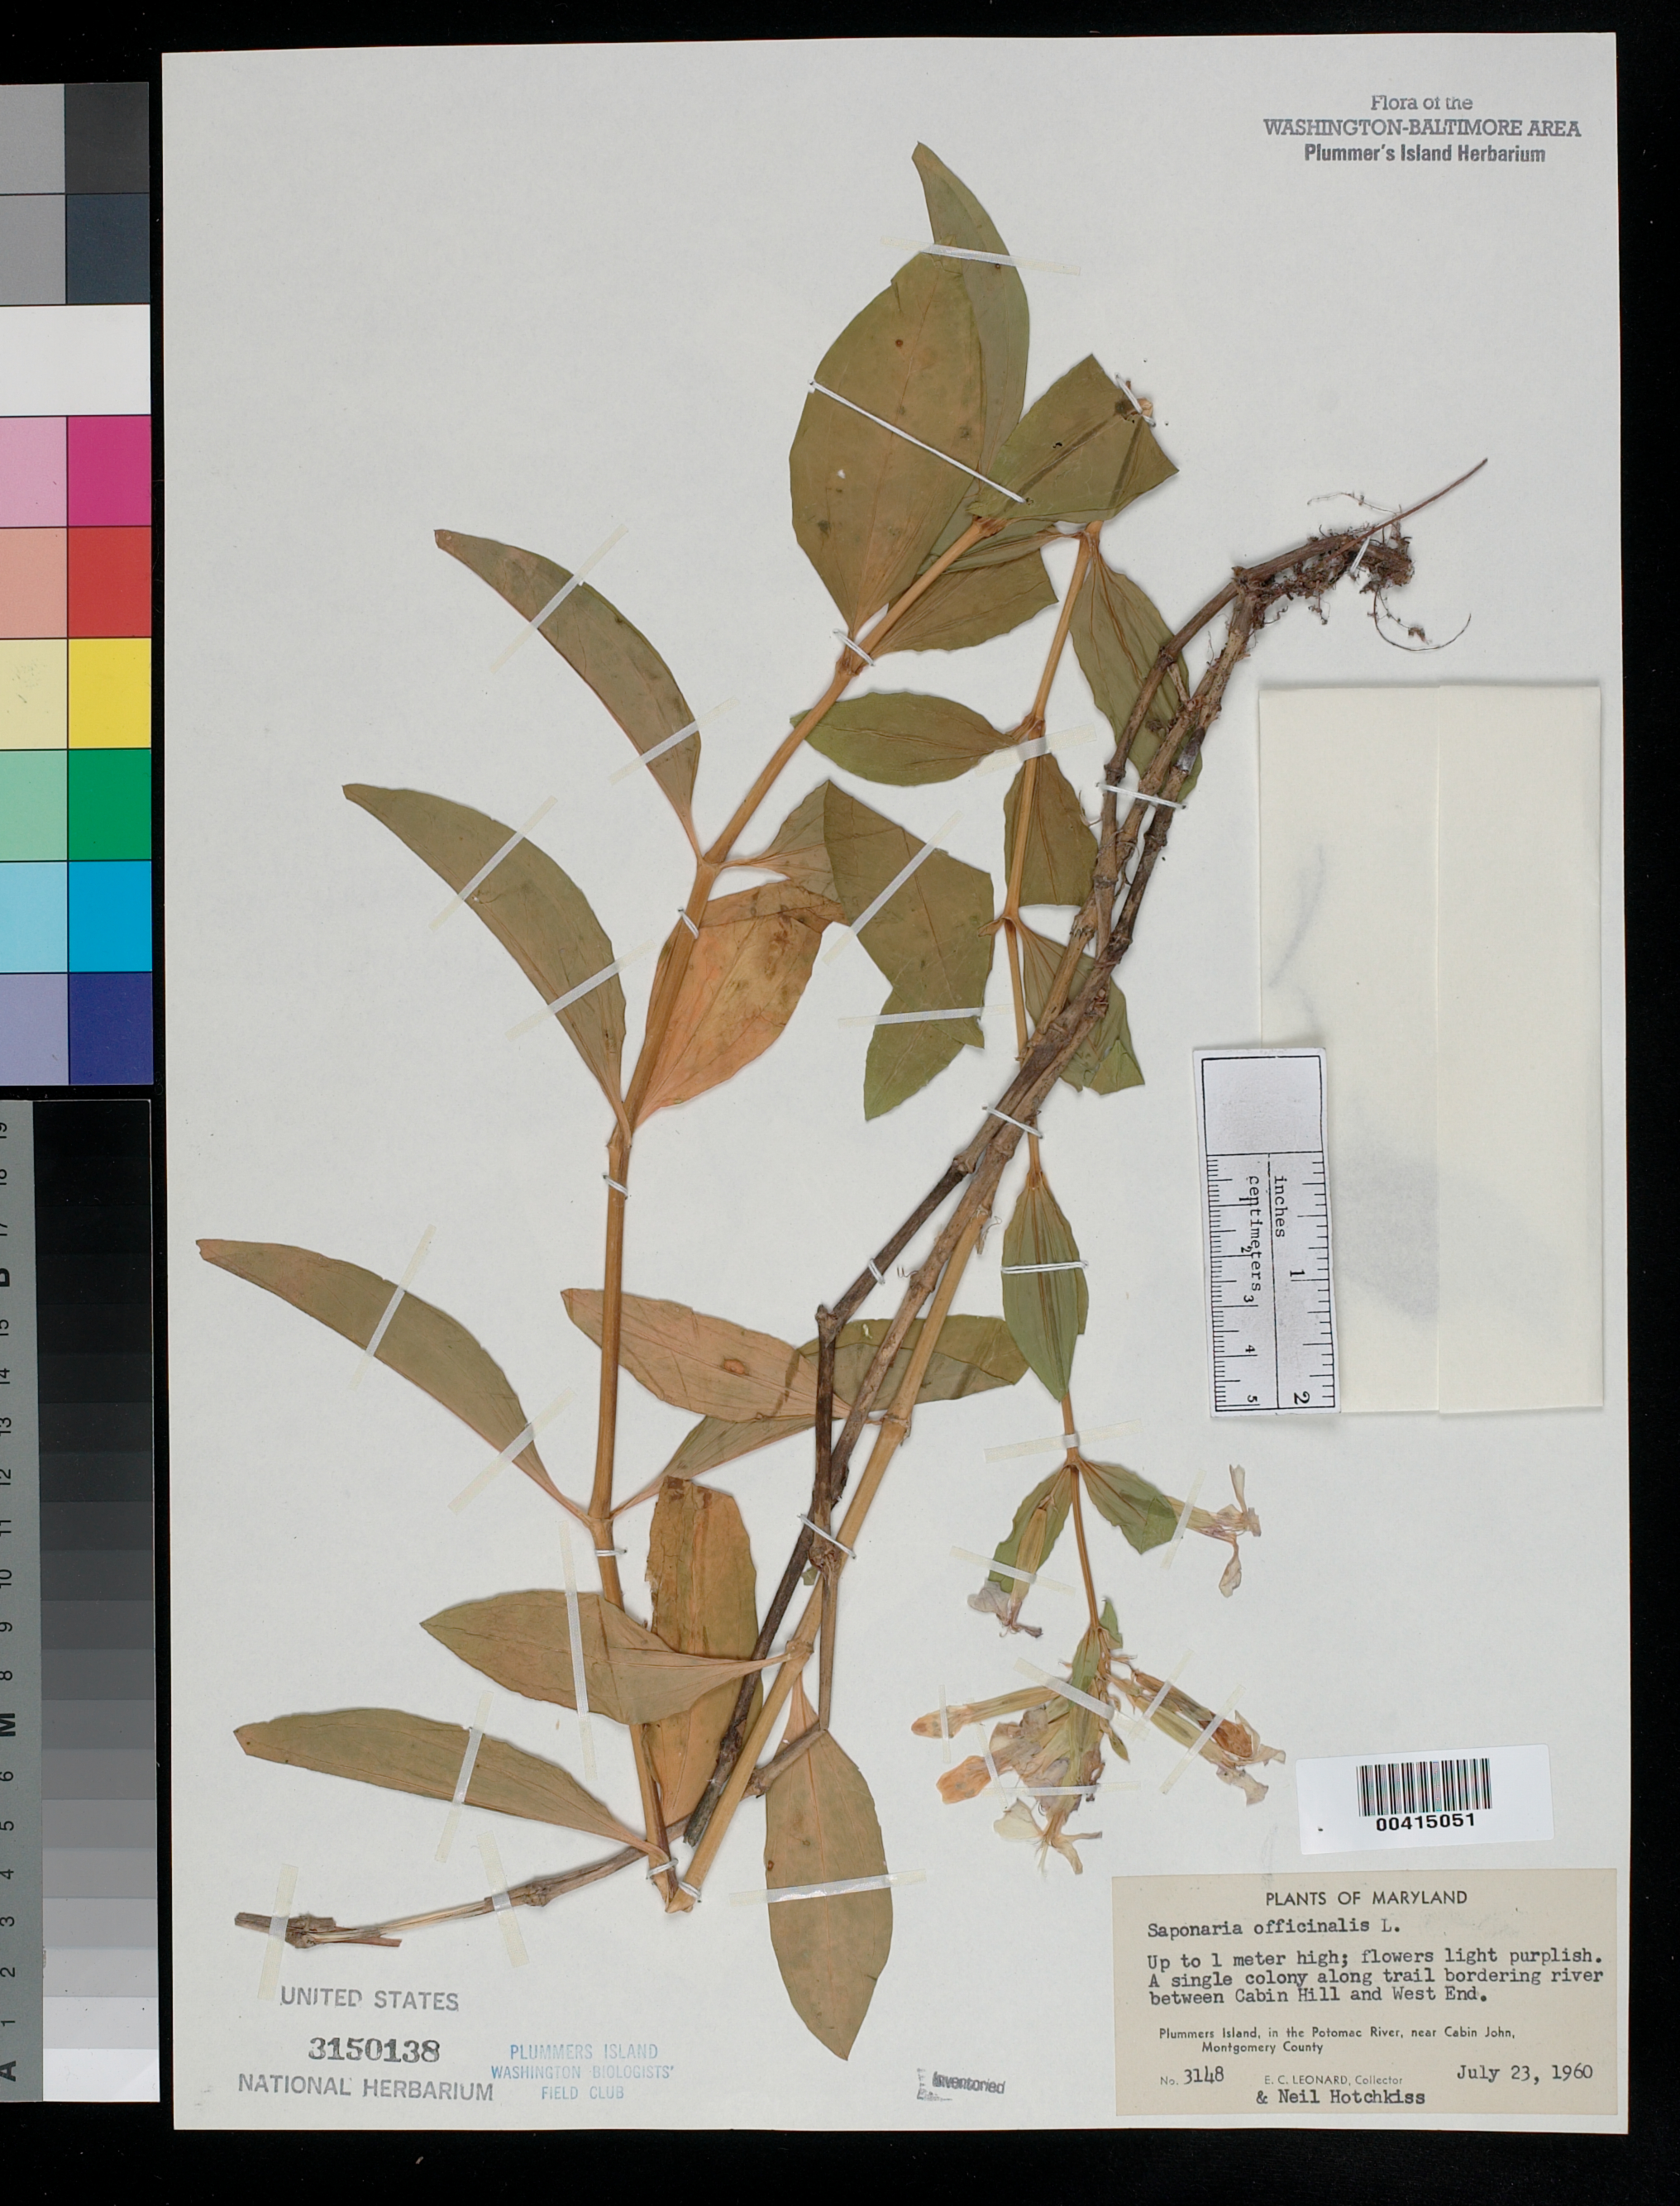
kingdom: Plantae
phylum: Tracheophyta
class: Magnoliopsida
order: Caryophyllales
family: Caryophyllaceae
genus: Saponaria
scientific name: Saponaria officinalis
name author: L.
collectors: E. C. Leonard & N. Hotchkiss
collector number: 3148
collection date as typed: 23 Jul 1960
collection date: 1960-07-23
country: United States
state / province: Maryland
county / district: Montgomery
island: Plummers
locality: Plummer's Island; along trail bordering river between Cabin Hill and west end C. & O. Canal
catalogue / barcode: US 3150138